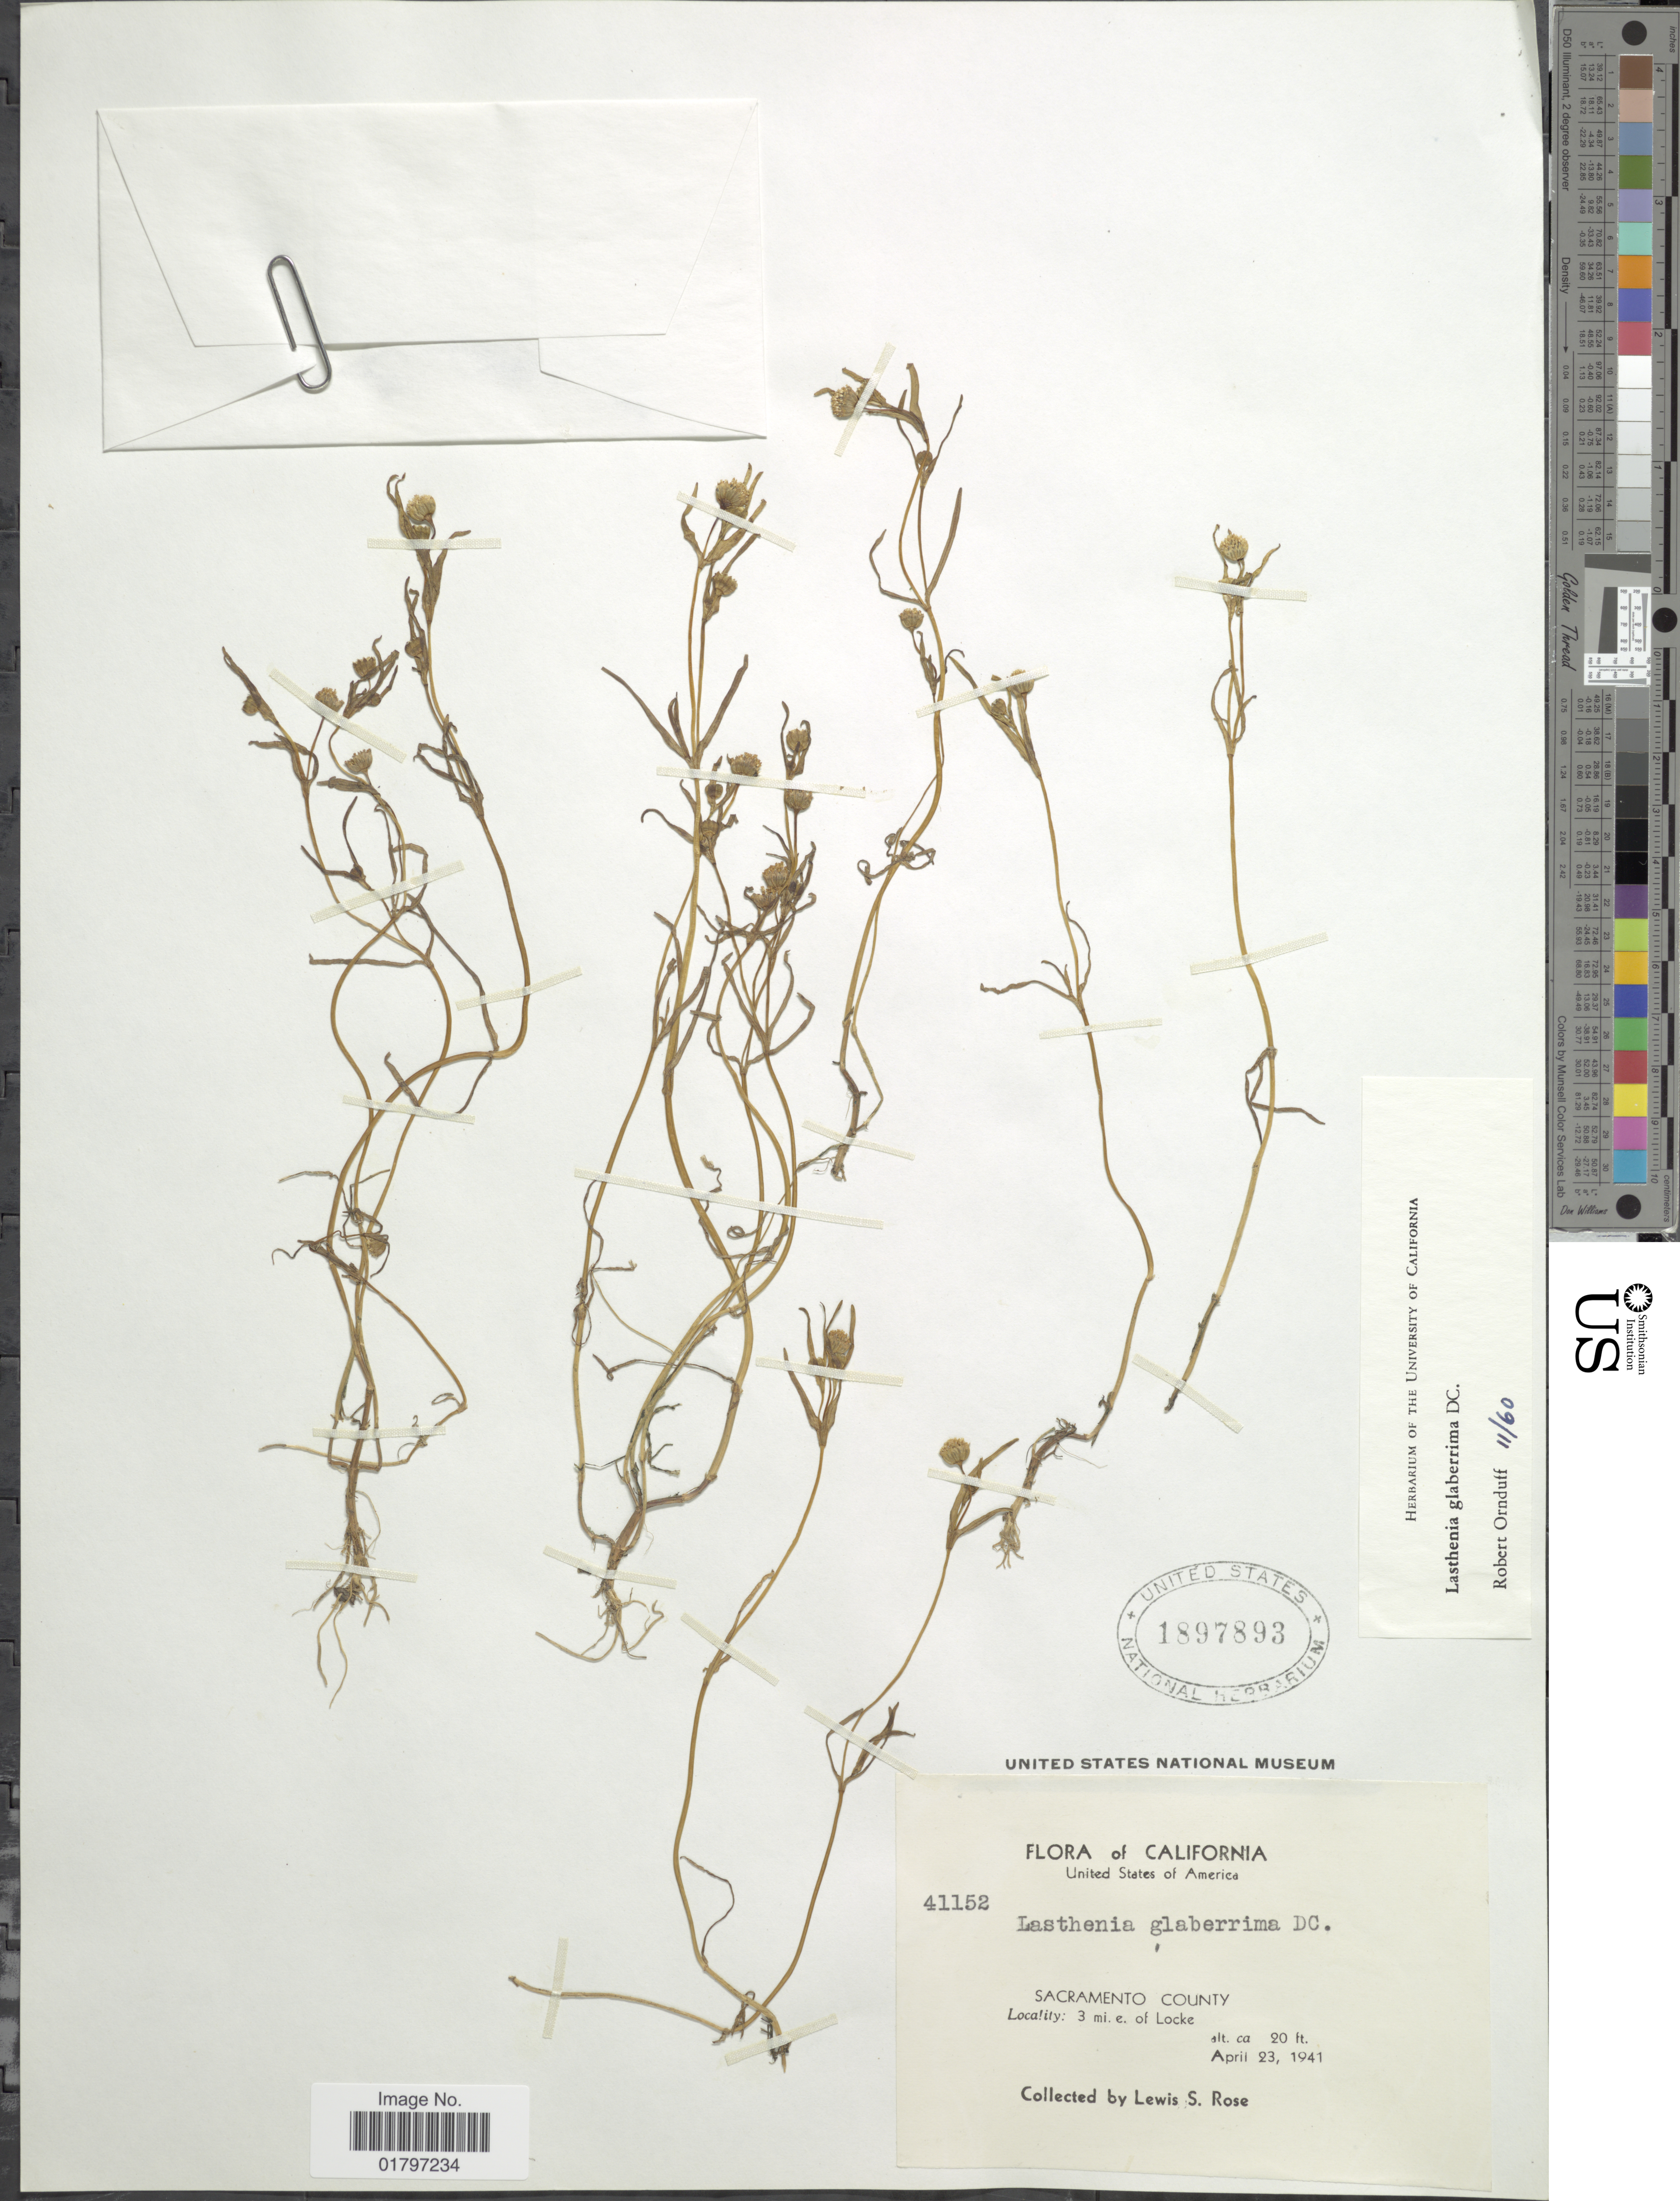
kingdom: Plantae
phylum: Tracheophyta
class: Magnoliopsida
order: Asterales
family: Asteraceae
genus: Lasthenia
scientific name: Lasthenia glaberrima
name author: DC.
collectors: L. S. Rose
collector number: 41152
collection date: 1941-04-23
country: United States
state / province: California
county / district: Sacramento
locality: Sacramento County. 3 mi. e. of Locke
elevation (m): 6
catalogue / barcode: US 1897893